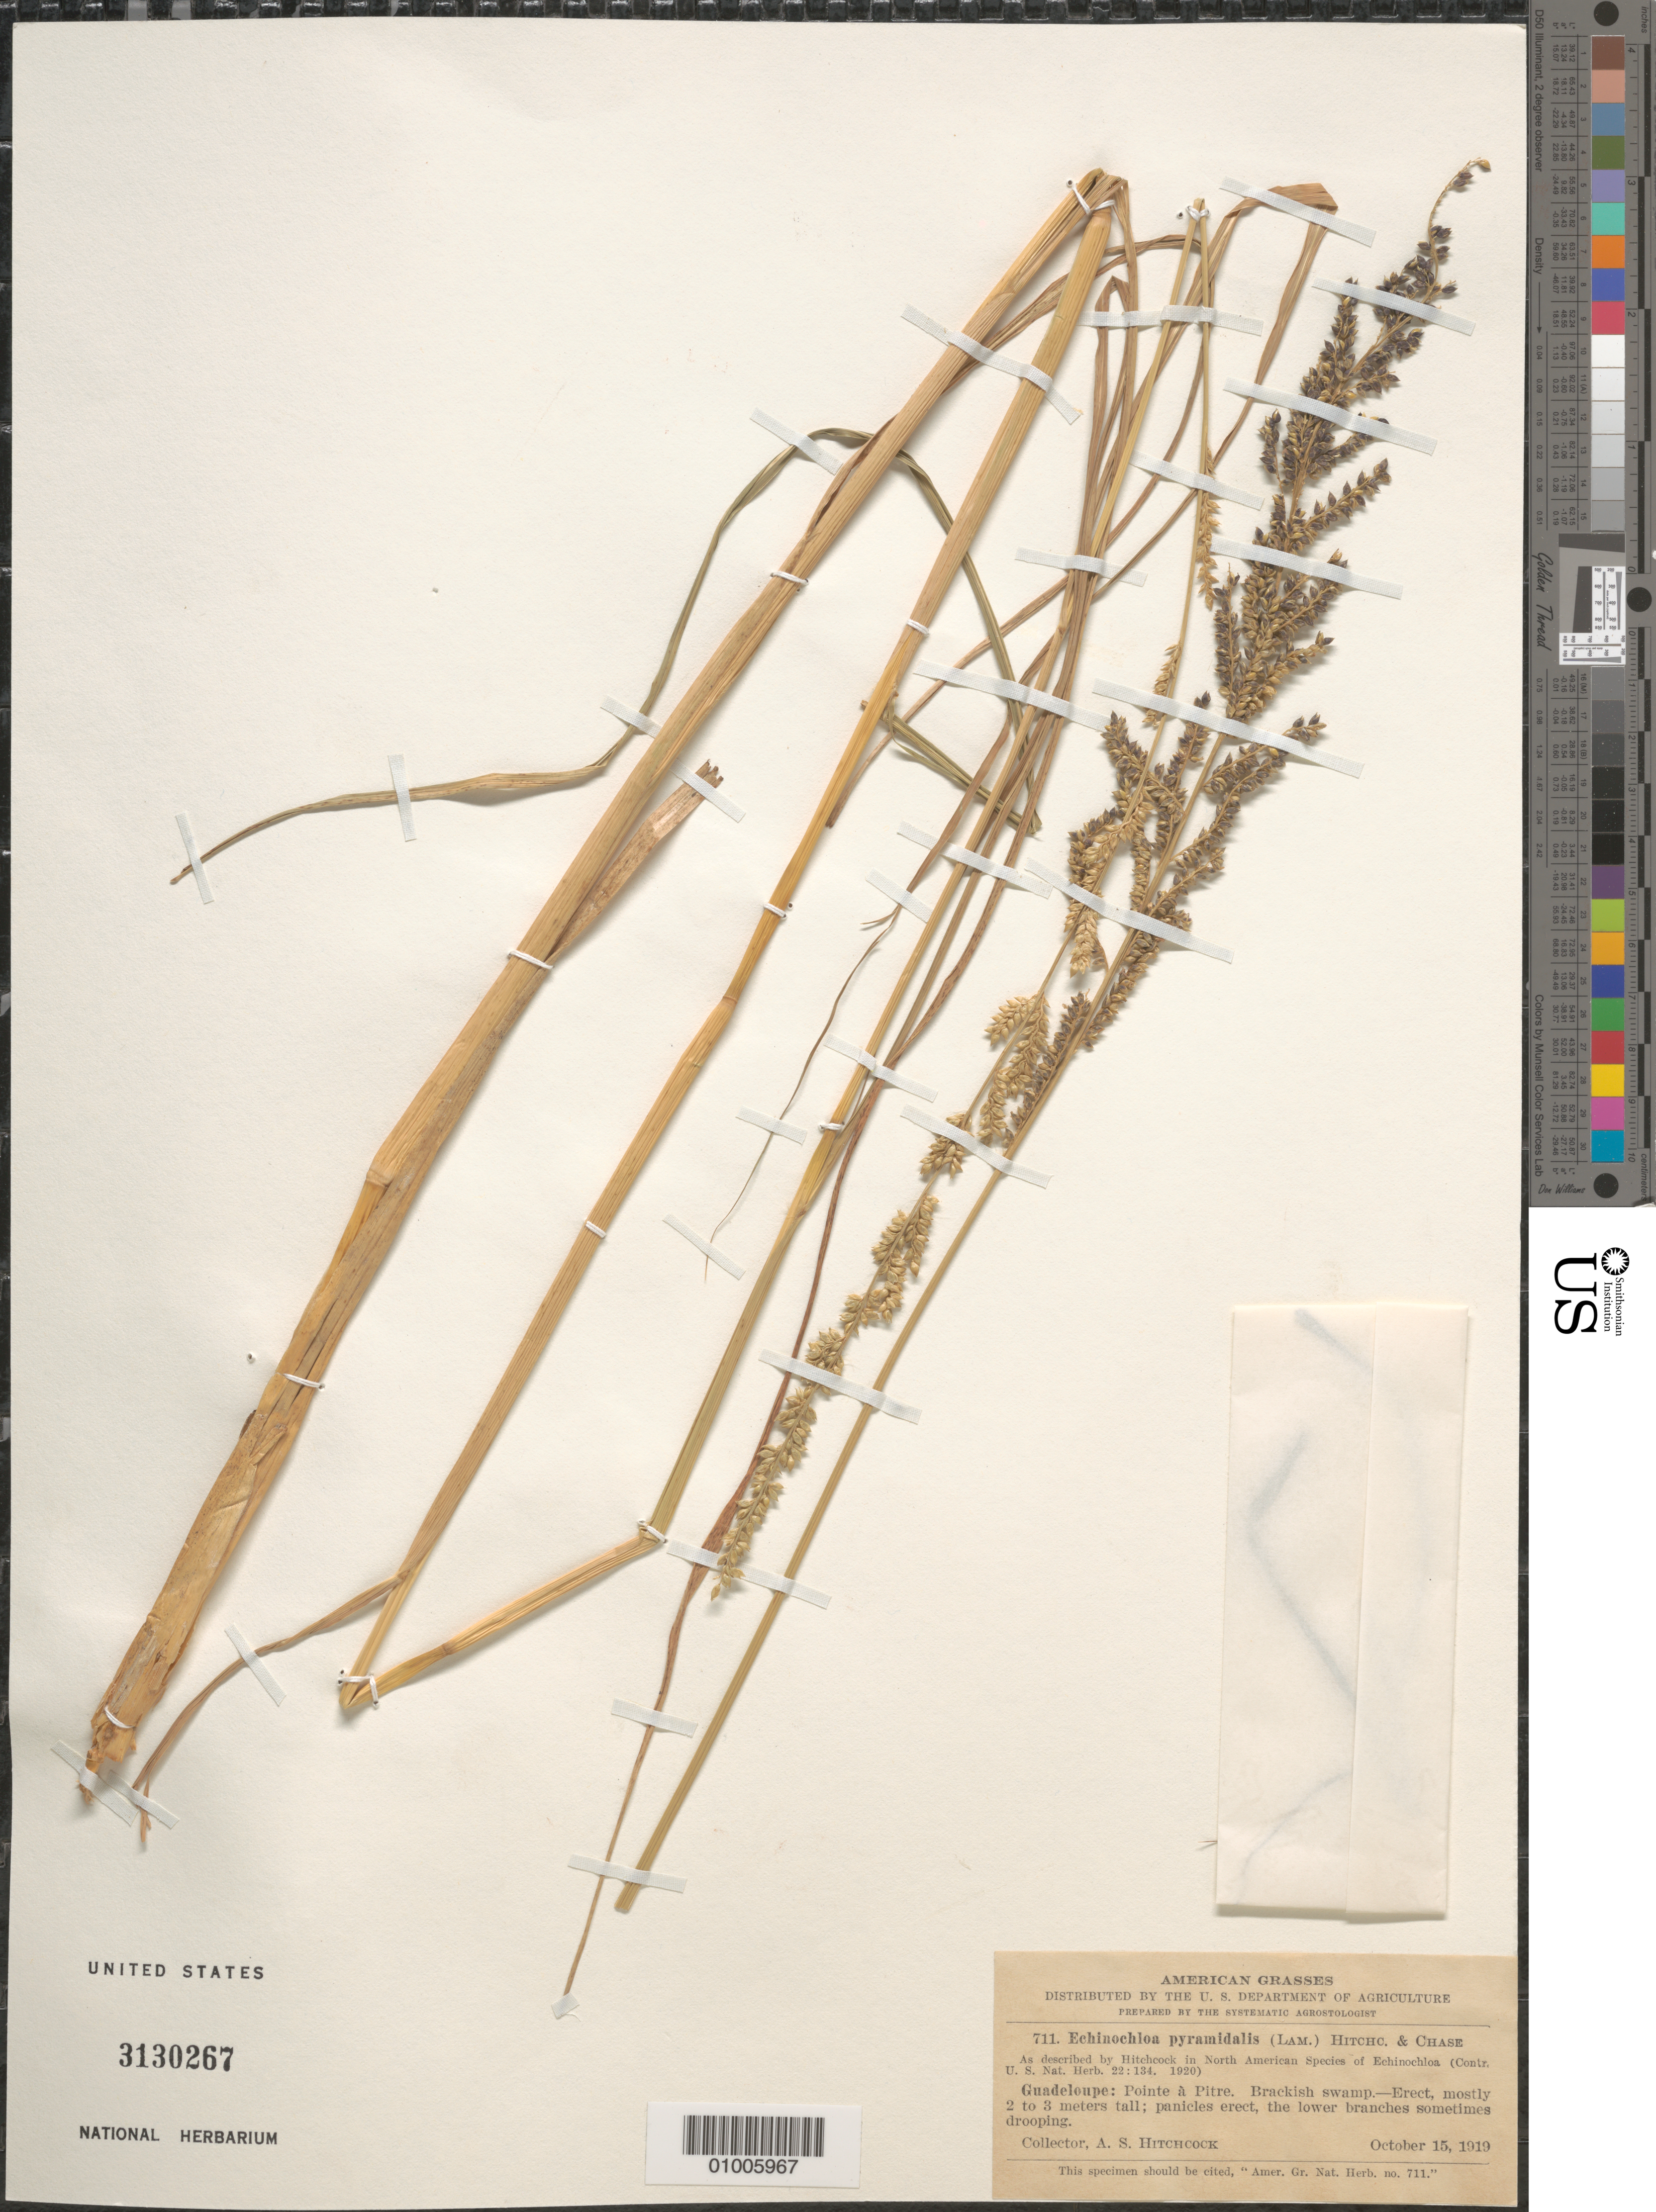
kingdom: Plantae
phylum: Tracheophyta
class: Liliopsida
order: Poales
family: Poaceae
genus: Echinochloa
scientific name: Echinochloa pyramidalis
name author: (Lam.) Hitchc. & Chase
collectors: A. S. Hitchcock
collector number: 711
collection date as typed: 15 Oct 1919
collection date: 1919-10-15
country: Guadeloupe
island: Basse Terre [Guadeloupe]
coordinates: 0 N, 0 E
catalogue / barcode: US 3130267